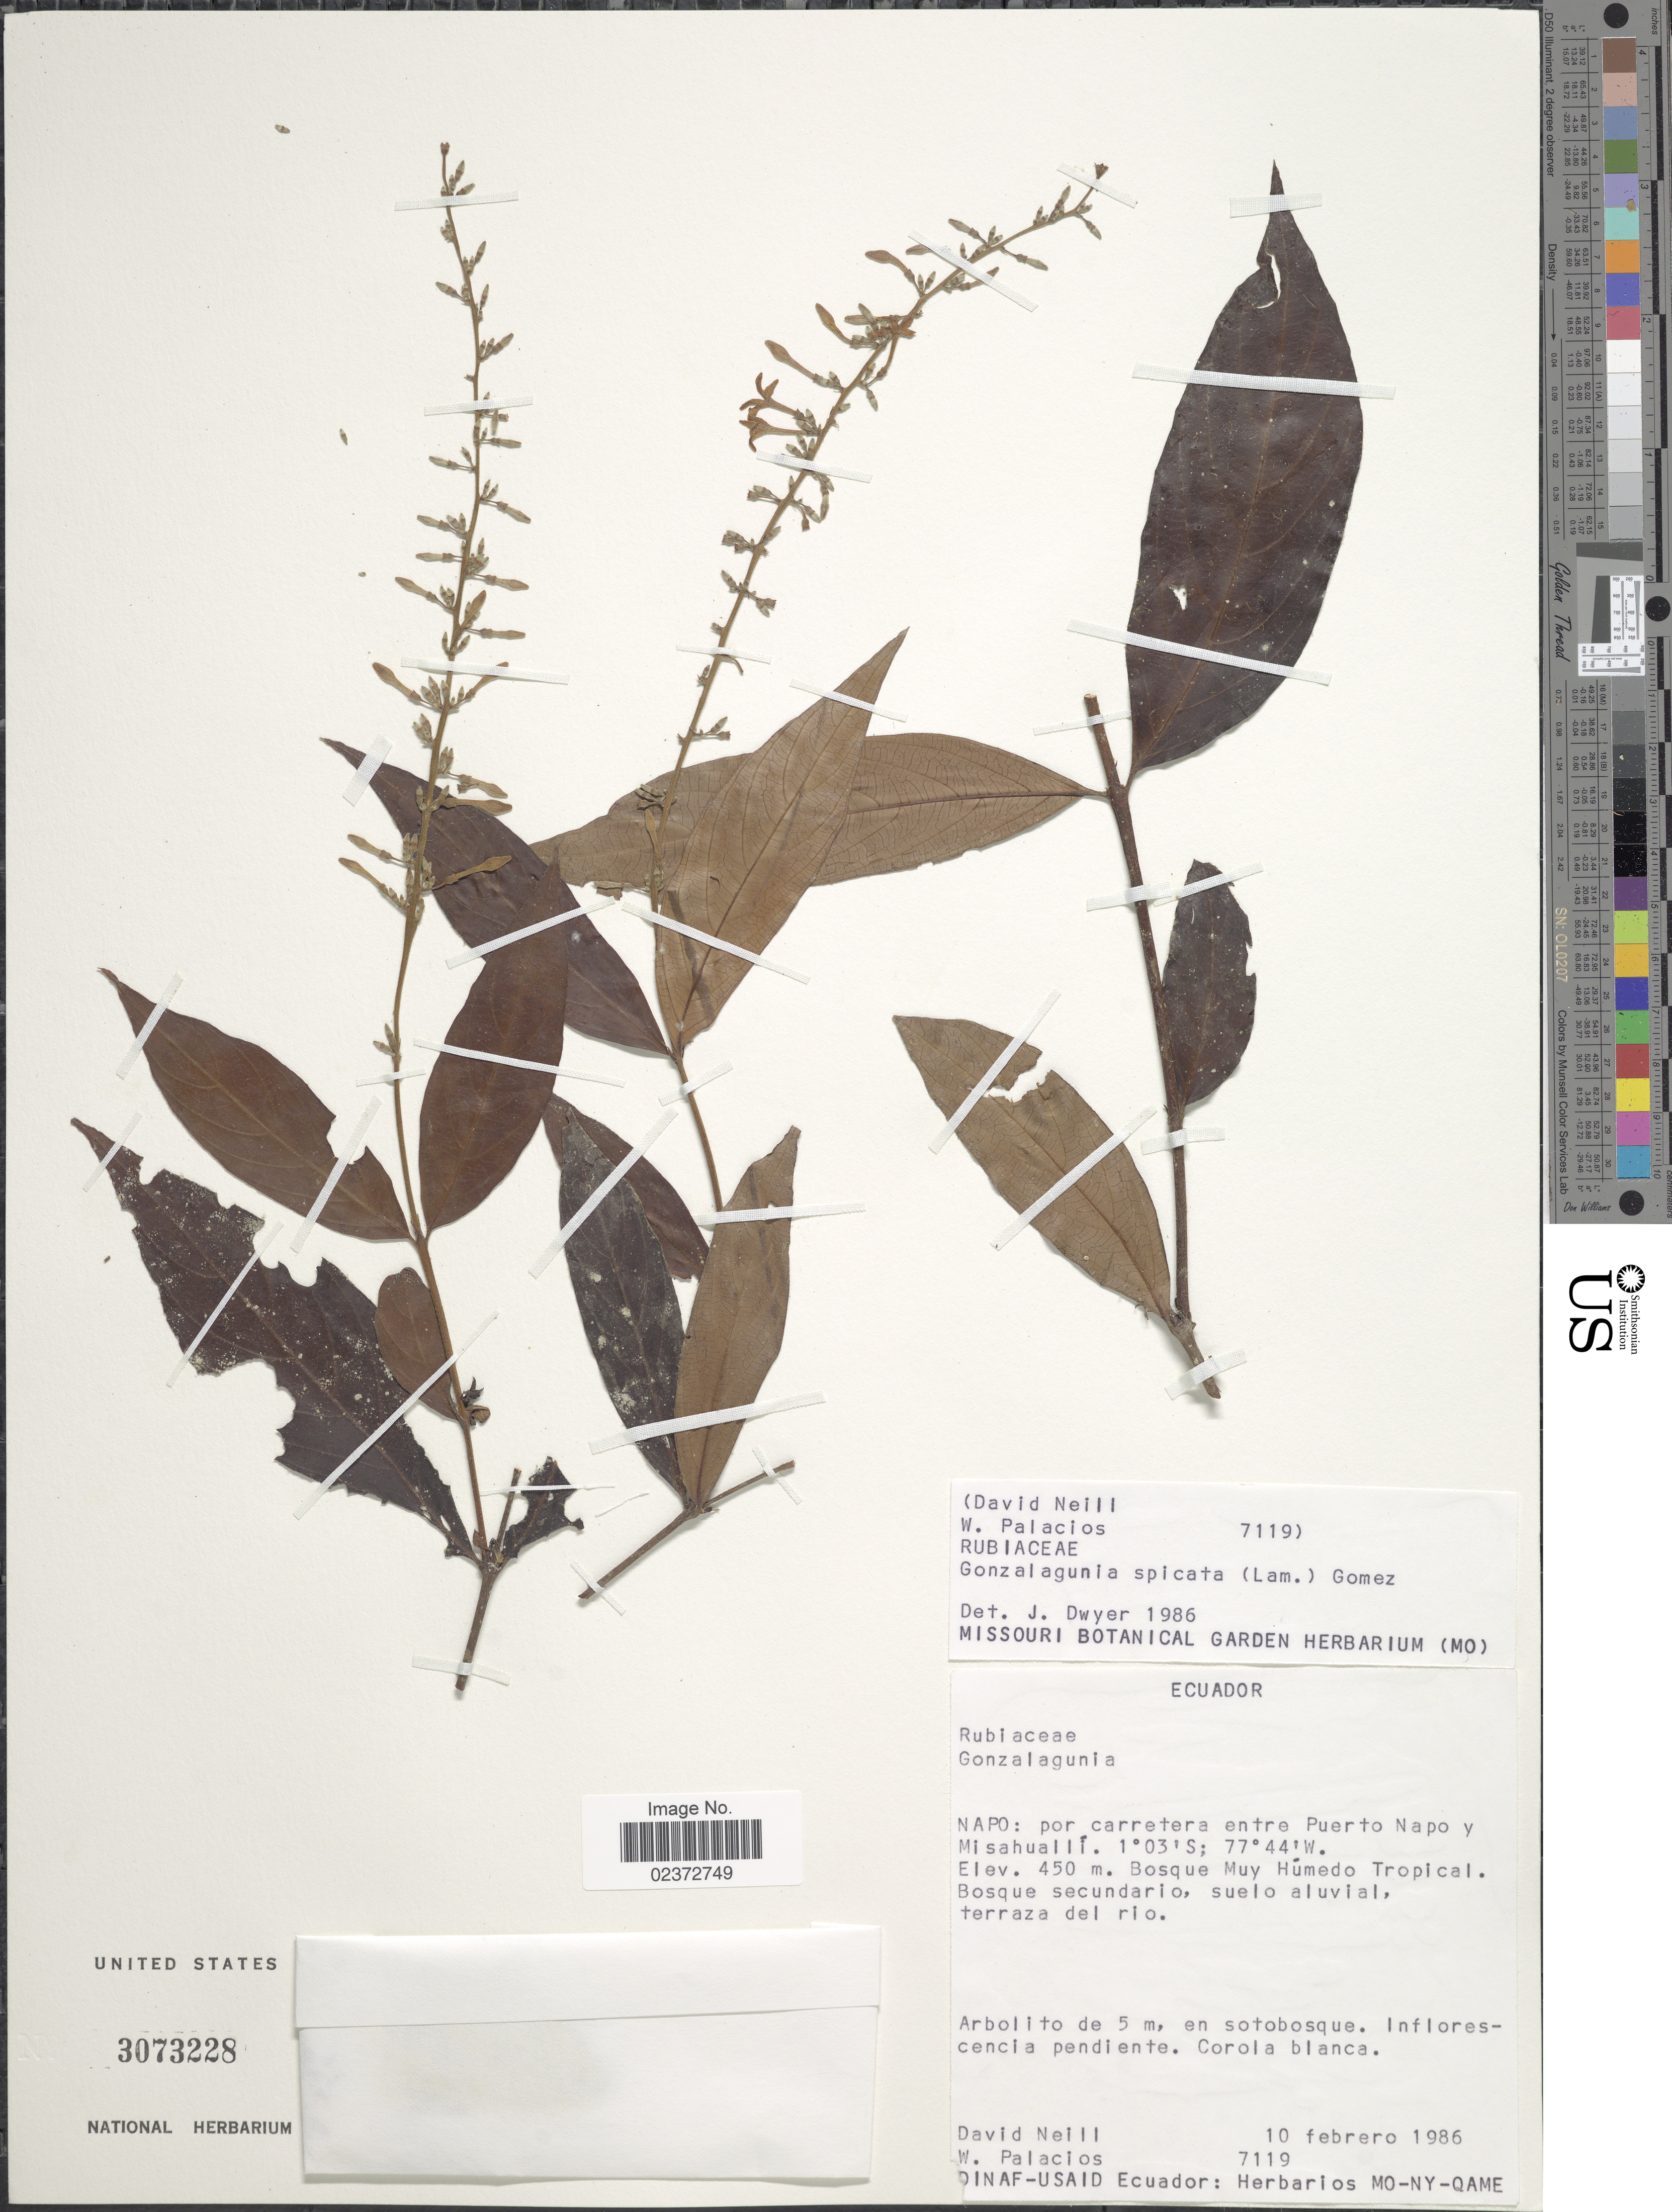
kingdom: Plantae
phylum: Tracheophyta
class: Magnoliopsida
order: Gentianales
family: Rubiaceae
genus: Gonzalagunia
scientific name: Gonzalagunia spicata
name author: (Lam.) M. Gómez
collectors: D. Neill & W. Palacios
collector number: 7119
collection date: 1986-02-10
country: Ecuador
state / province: Napo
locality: Por carretera entre Puerto napo y Misahualli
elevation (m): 450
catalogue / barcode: US 3073228